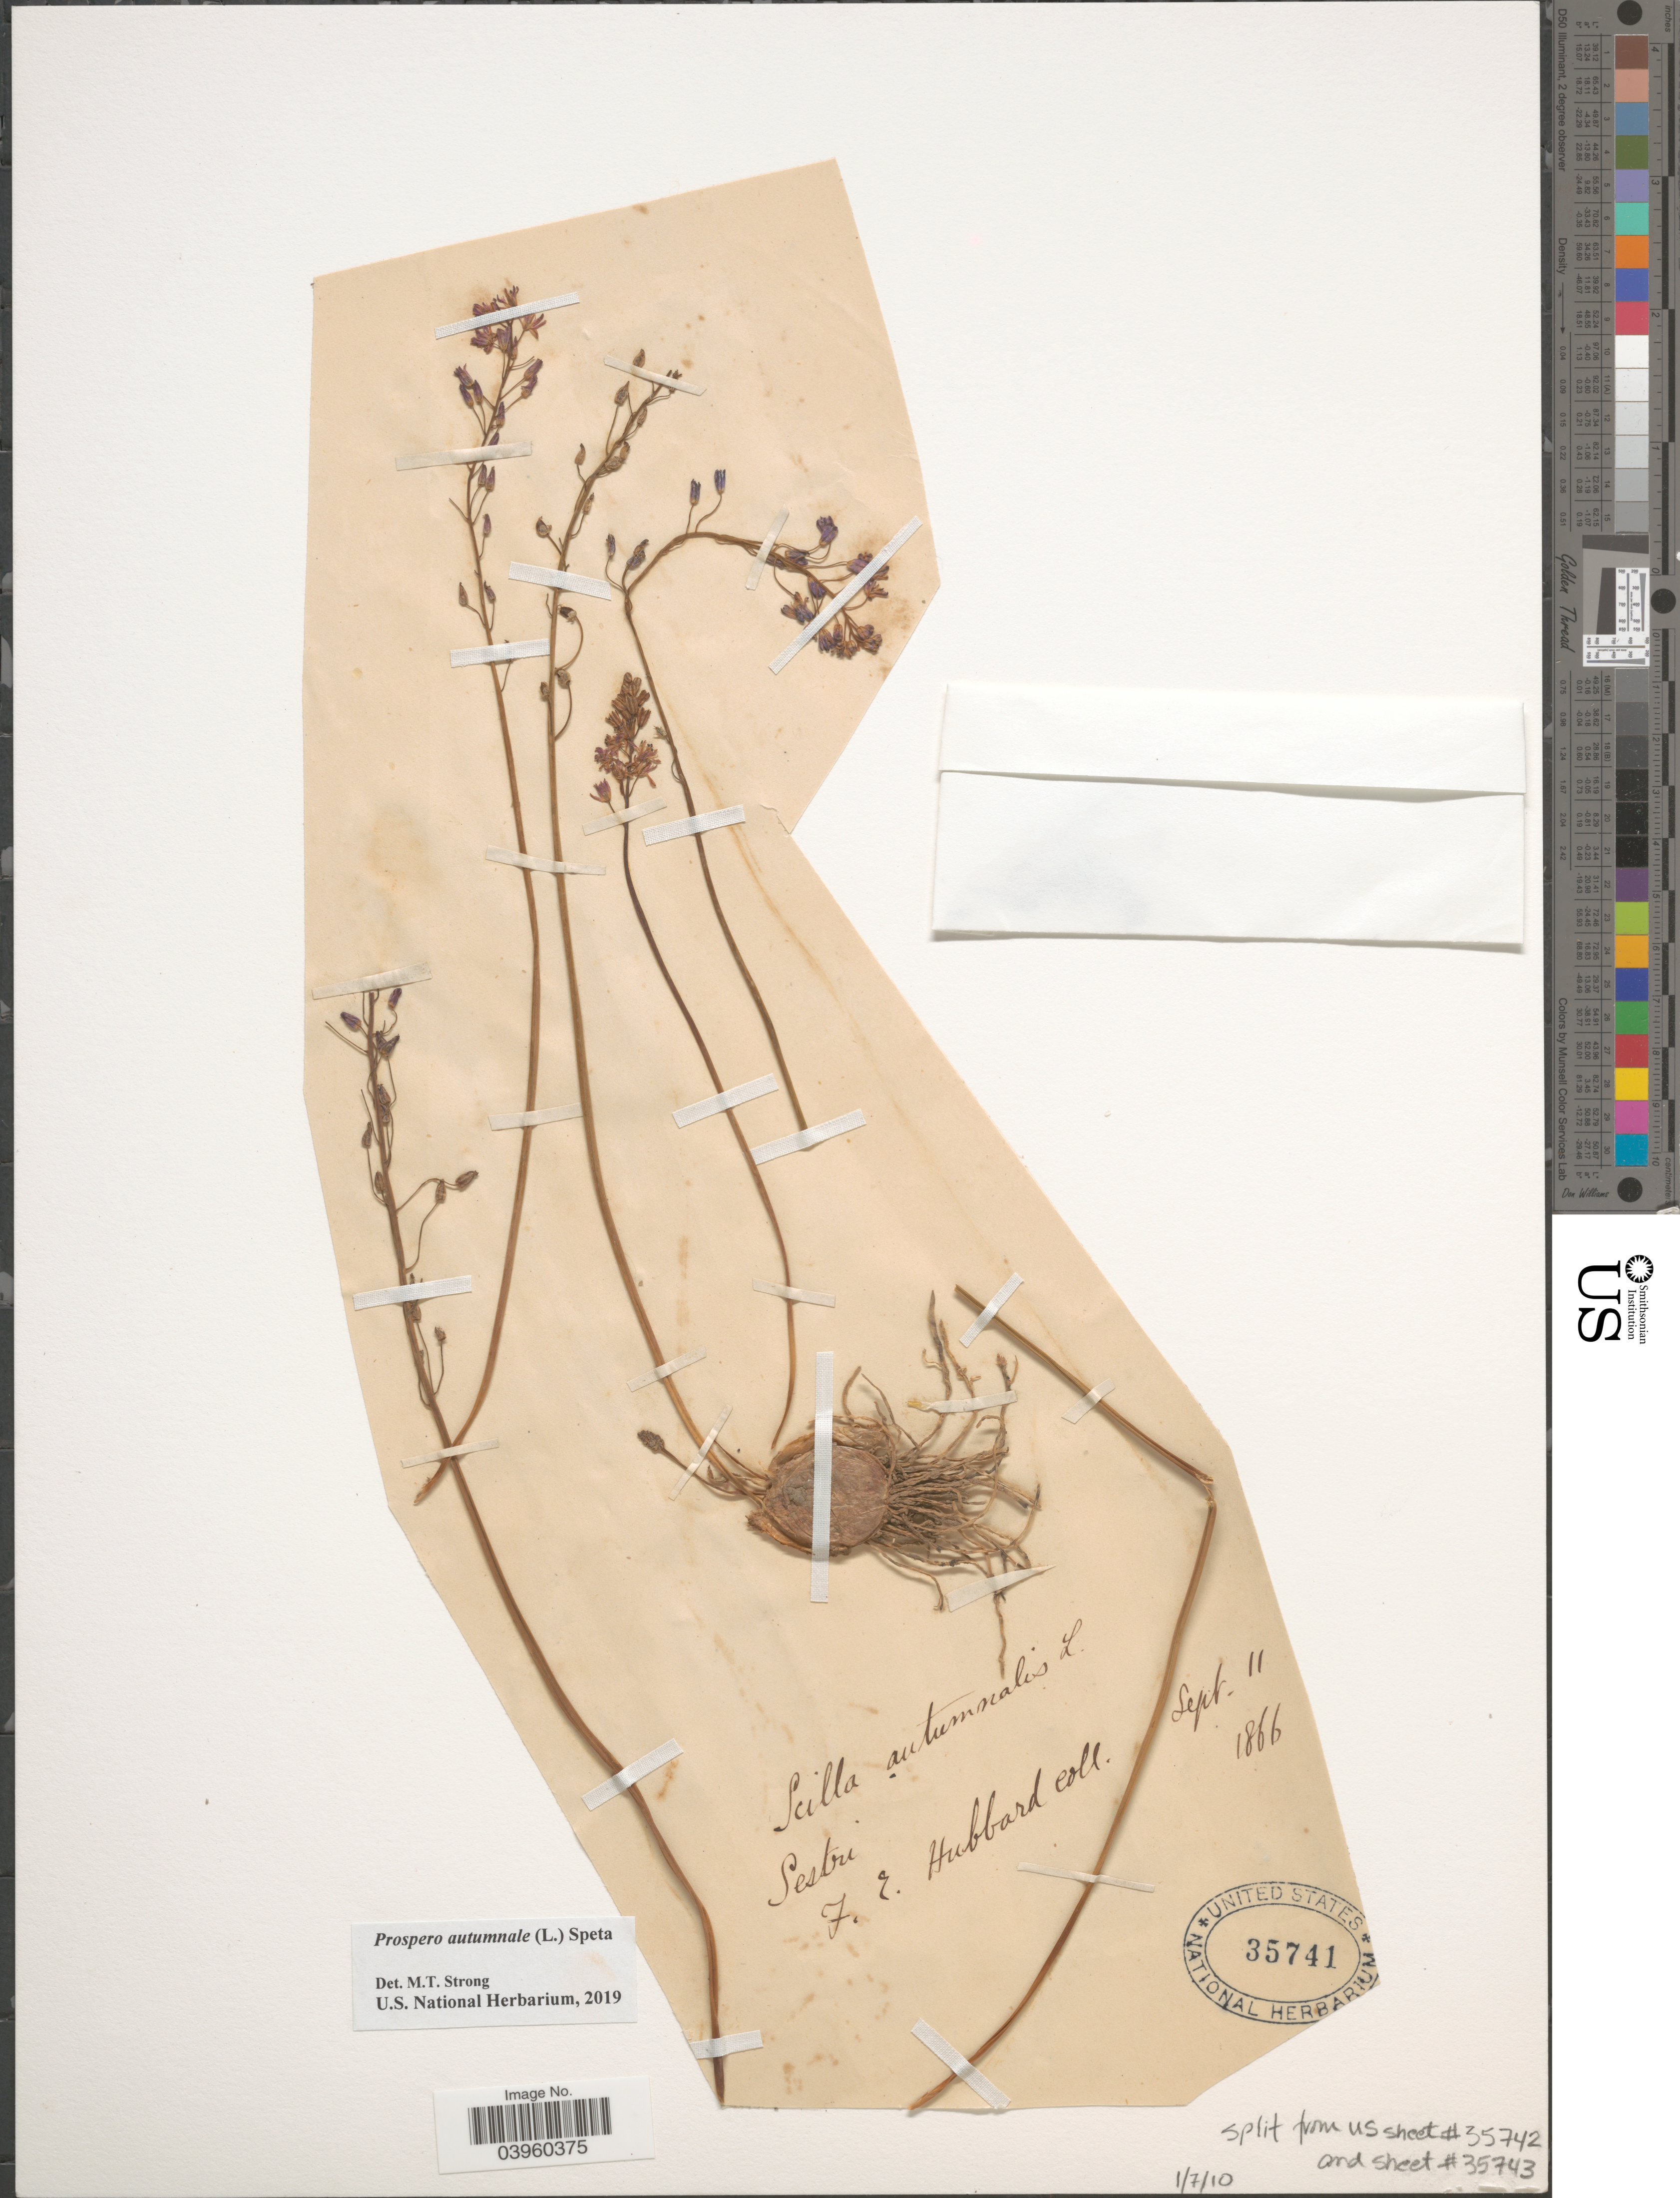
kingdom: Plantae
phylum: Tracheophyta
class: Liliopsida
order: Asparagales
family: Asparagaceae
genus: Prospero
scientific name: Prospero autumnale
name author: (L.) Speta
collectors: F. E. Hubbard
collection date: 1866-09-11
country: Italy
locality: Sestri.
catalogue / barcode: US 35741